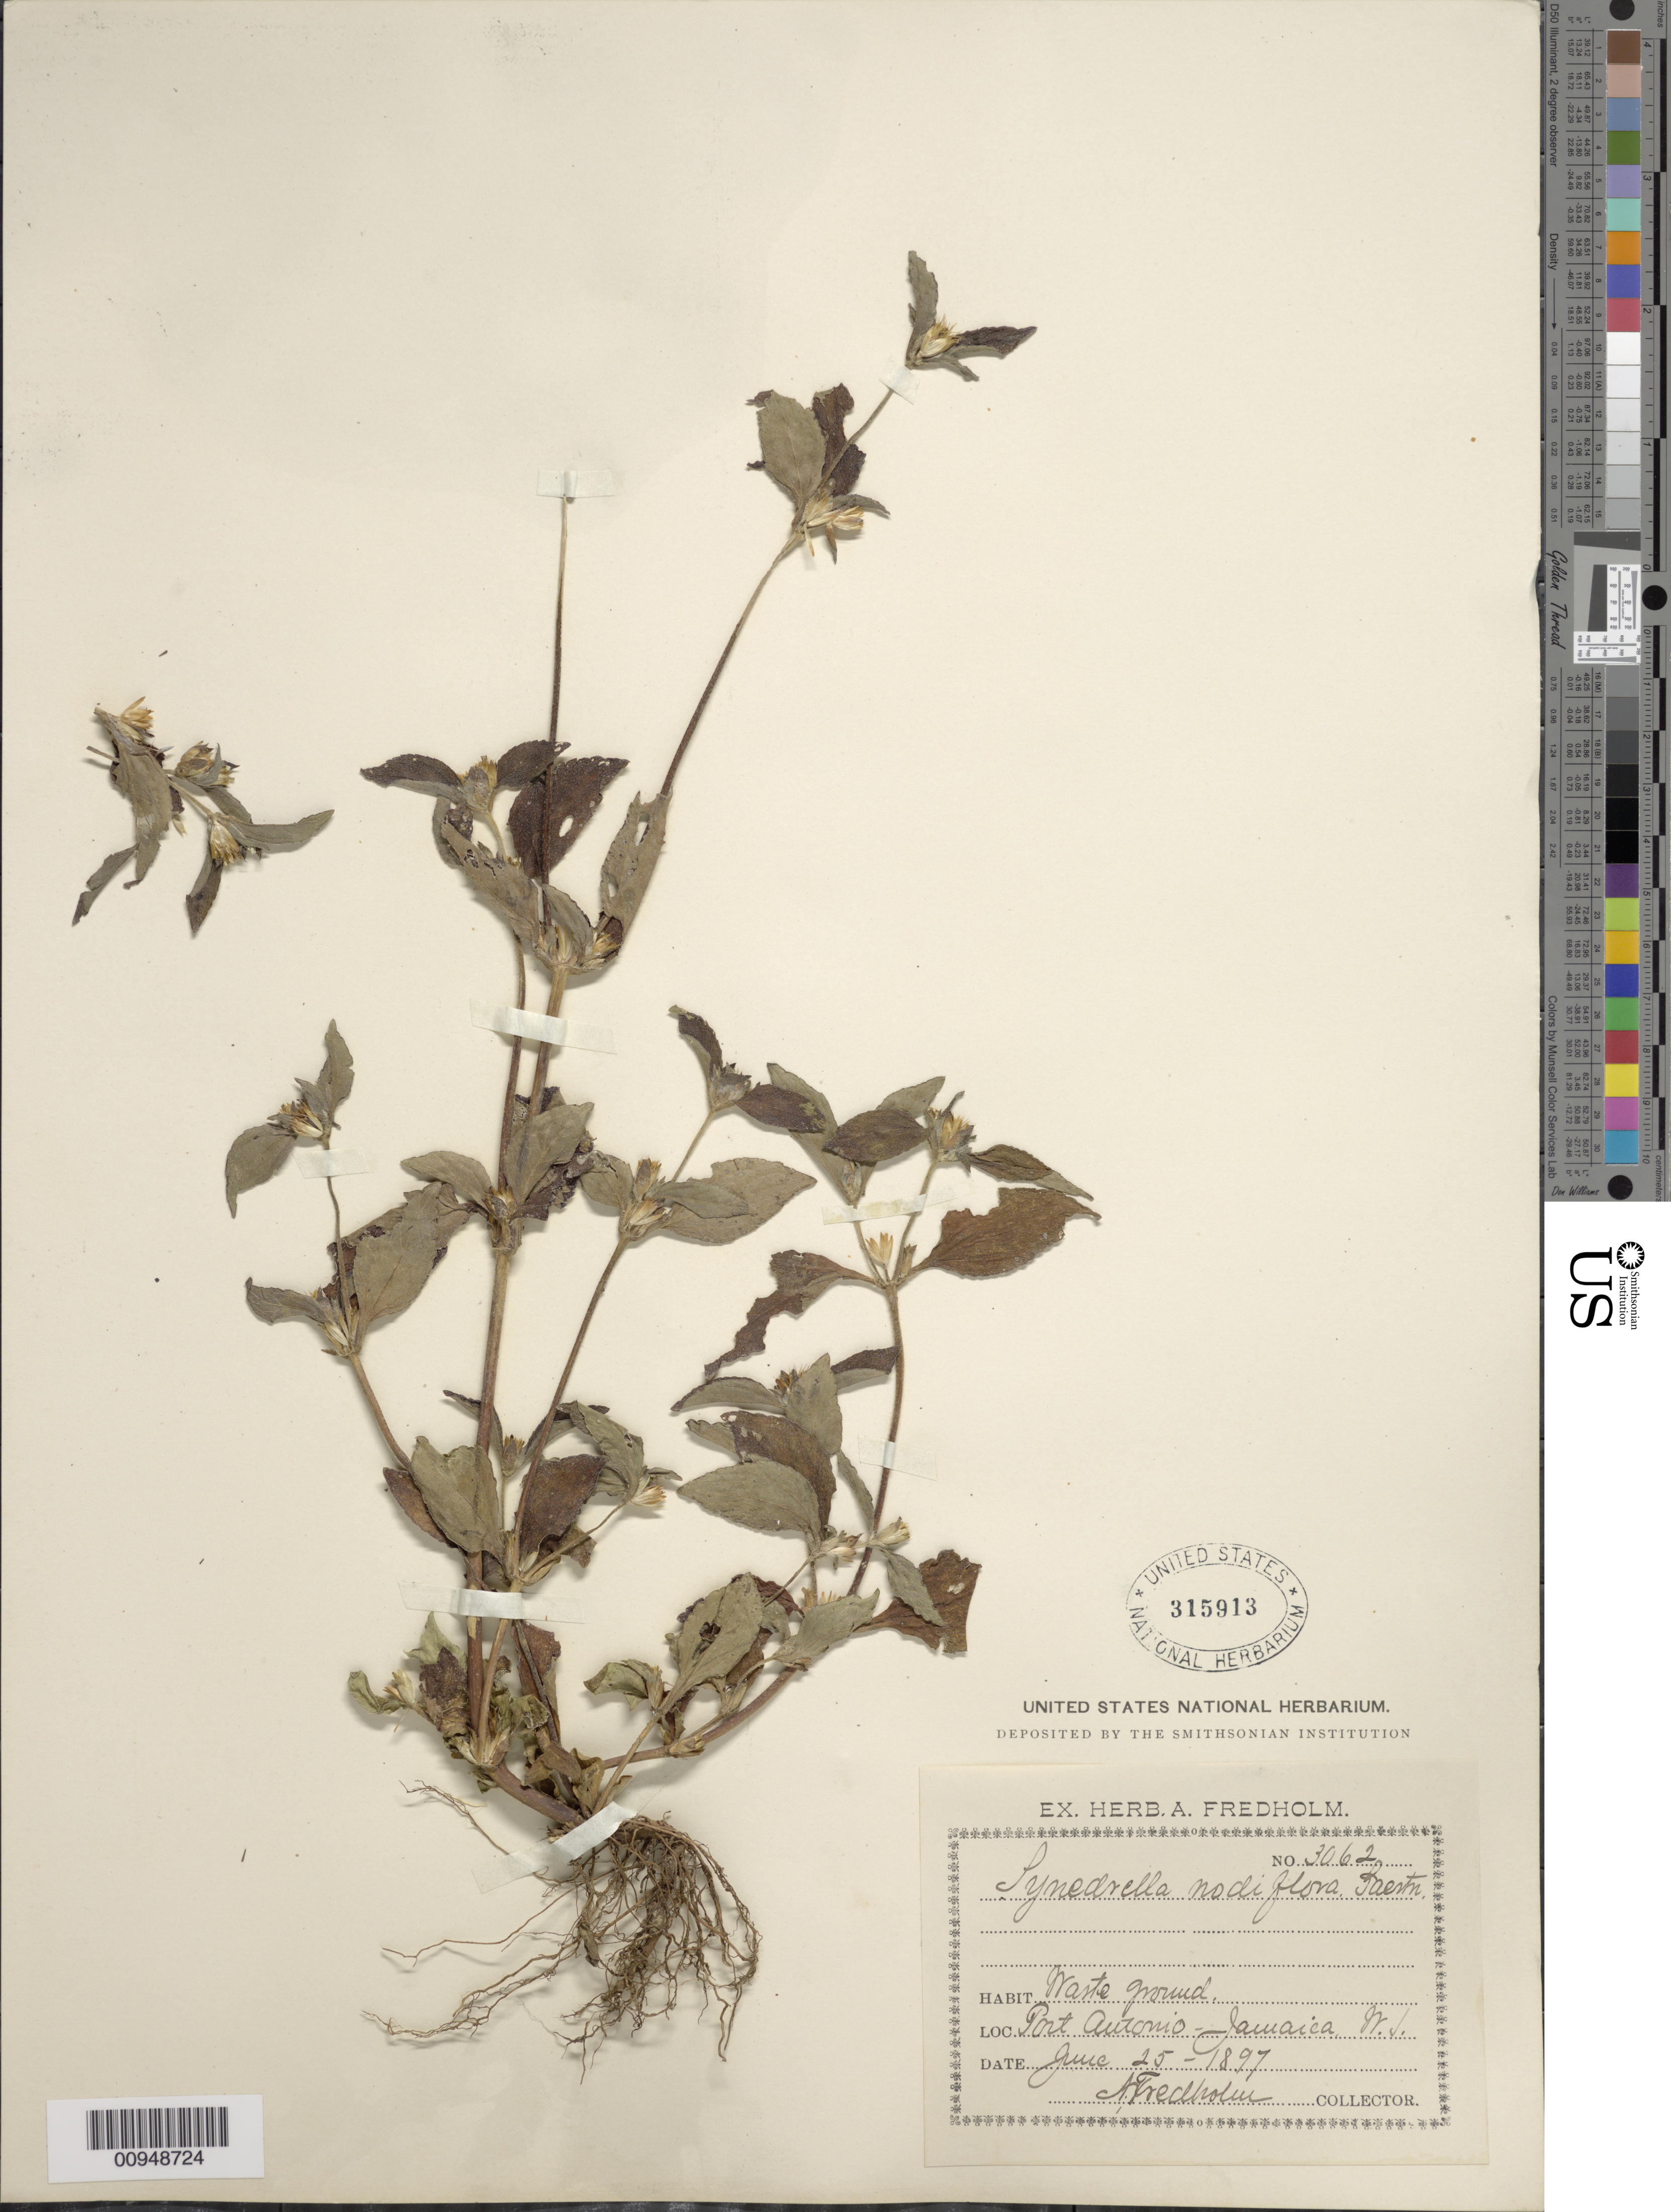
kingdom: Plantae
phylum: Tracheophyta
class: Magnoliopsida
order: Asterales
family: Asteraceae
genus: Synedrella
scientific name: Synedrella nodiflora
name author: (L.) Gaertn.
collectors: A. Fredholm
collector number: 3062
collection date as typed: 25 Jun 1897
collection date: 1897-06-25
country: Jamaica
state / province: Portland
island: Jamaica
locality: Port Antonio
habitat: Waste ground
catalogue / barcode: US 315913